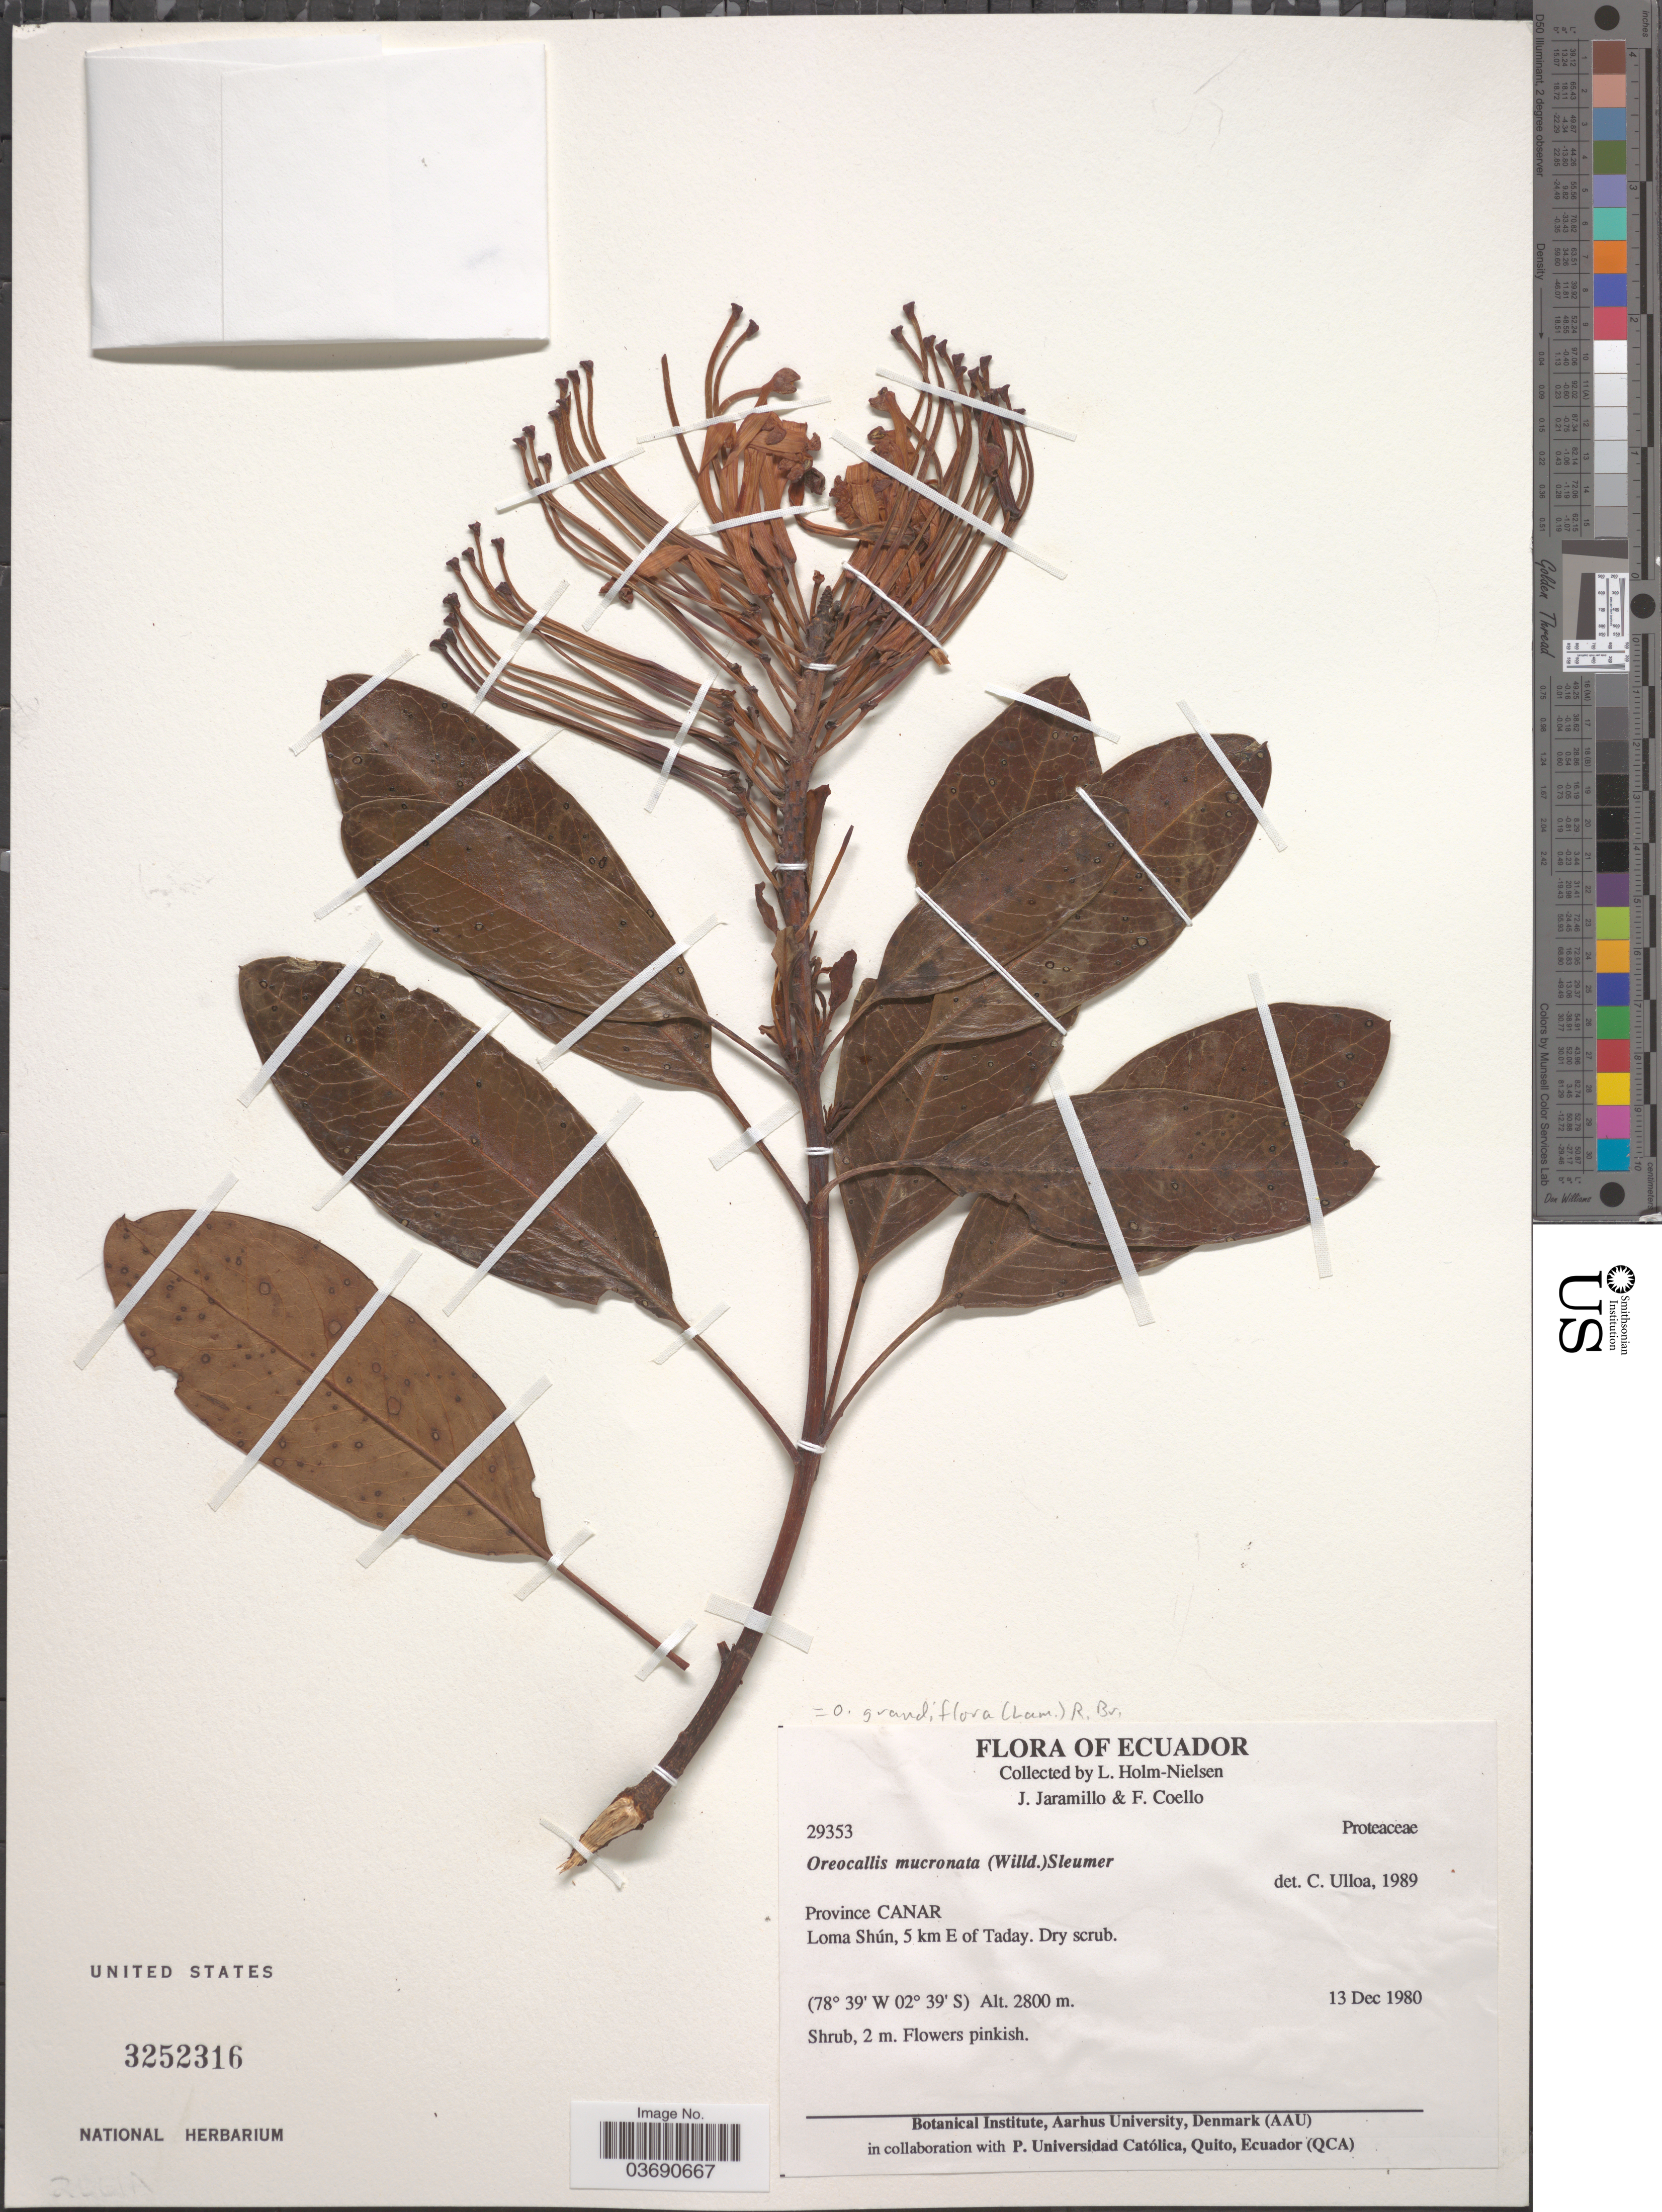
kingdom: Plantae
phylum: Tracheophyta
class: Magnoliopsida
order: Proteales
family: Proteaceae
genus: Oreocallis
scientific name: Oreocallis grandiflora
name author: (Lam.) R. Br.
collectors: L. Holm-Nielsen, J. Jaramillo & F. Coello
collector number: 29353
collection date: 1980-12-13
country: Ecuador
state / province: Cañar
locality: Loma Shún, 5 km E of Taday.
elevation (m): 2800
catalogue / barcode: US 3252316